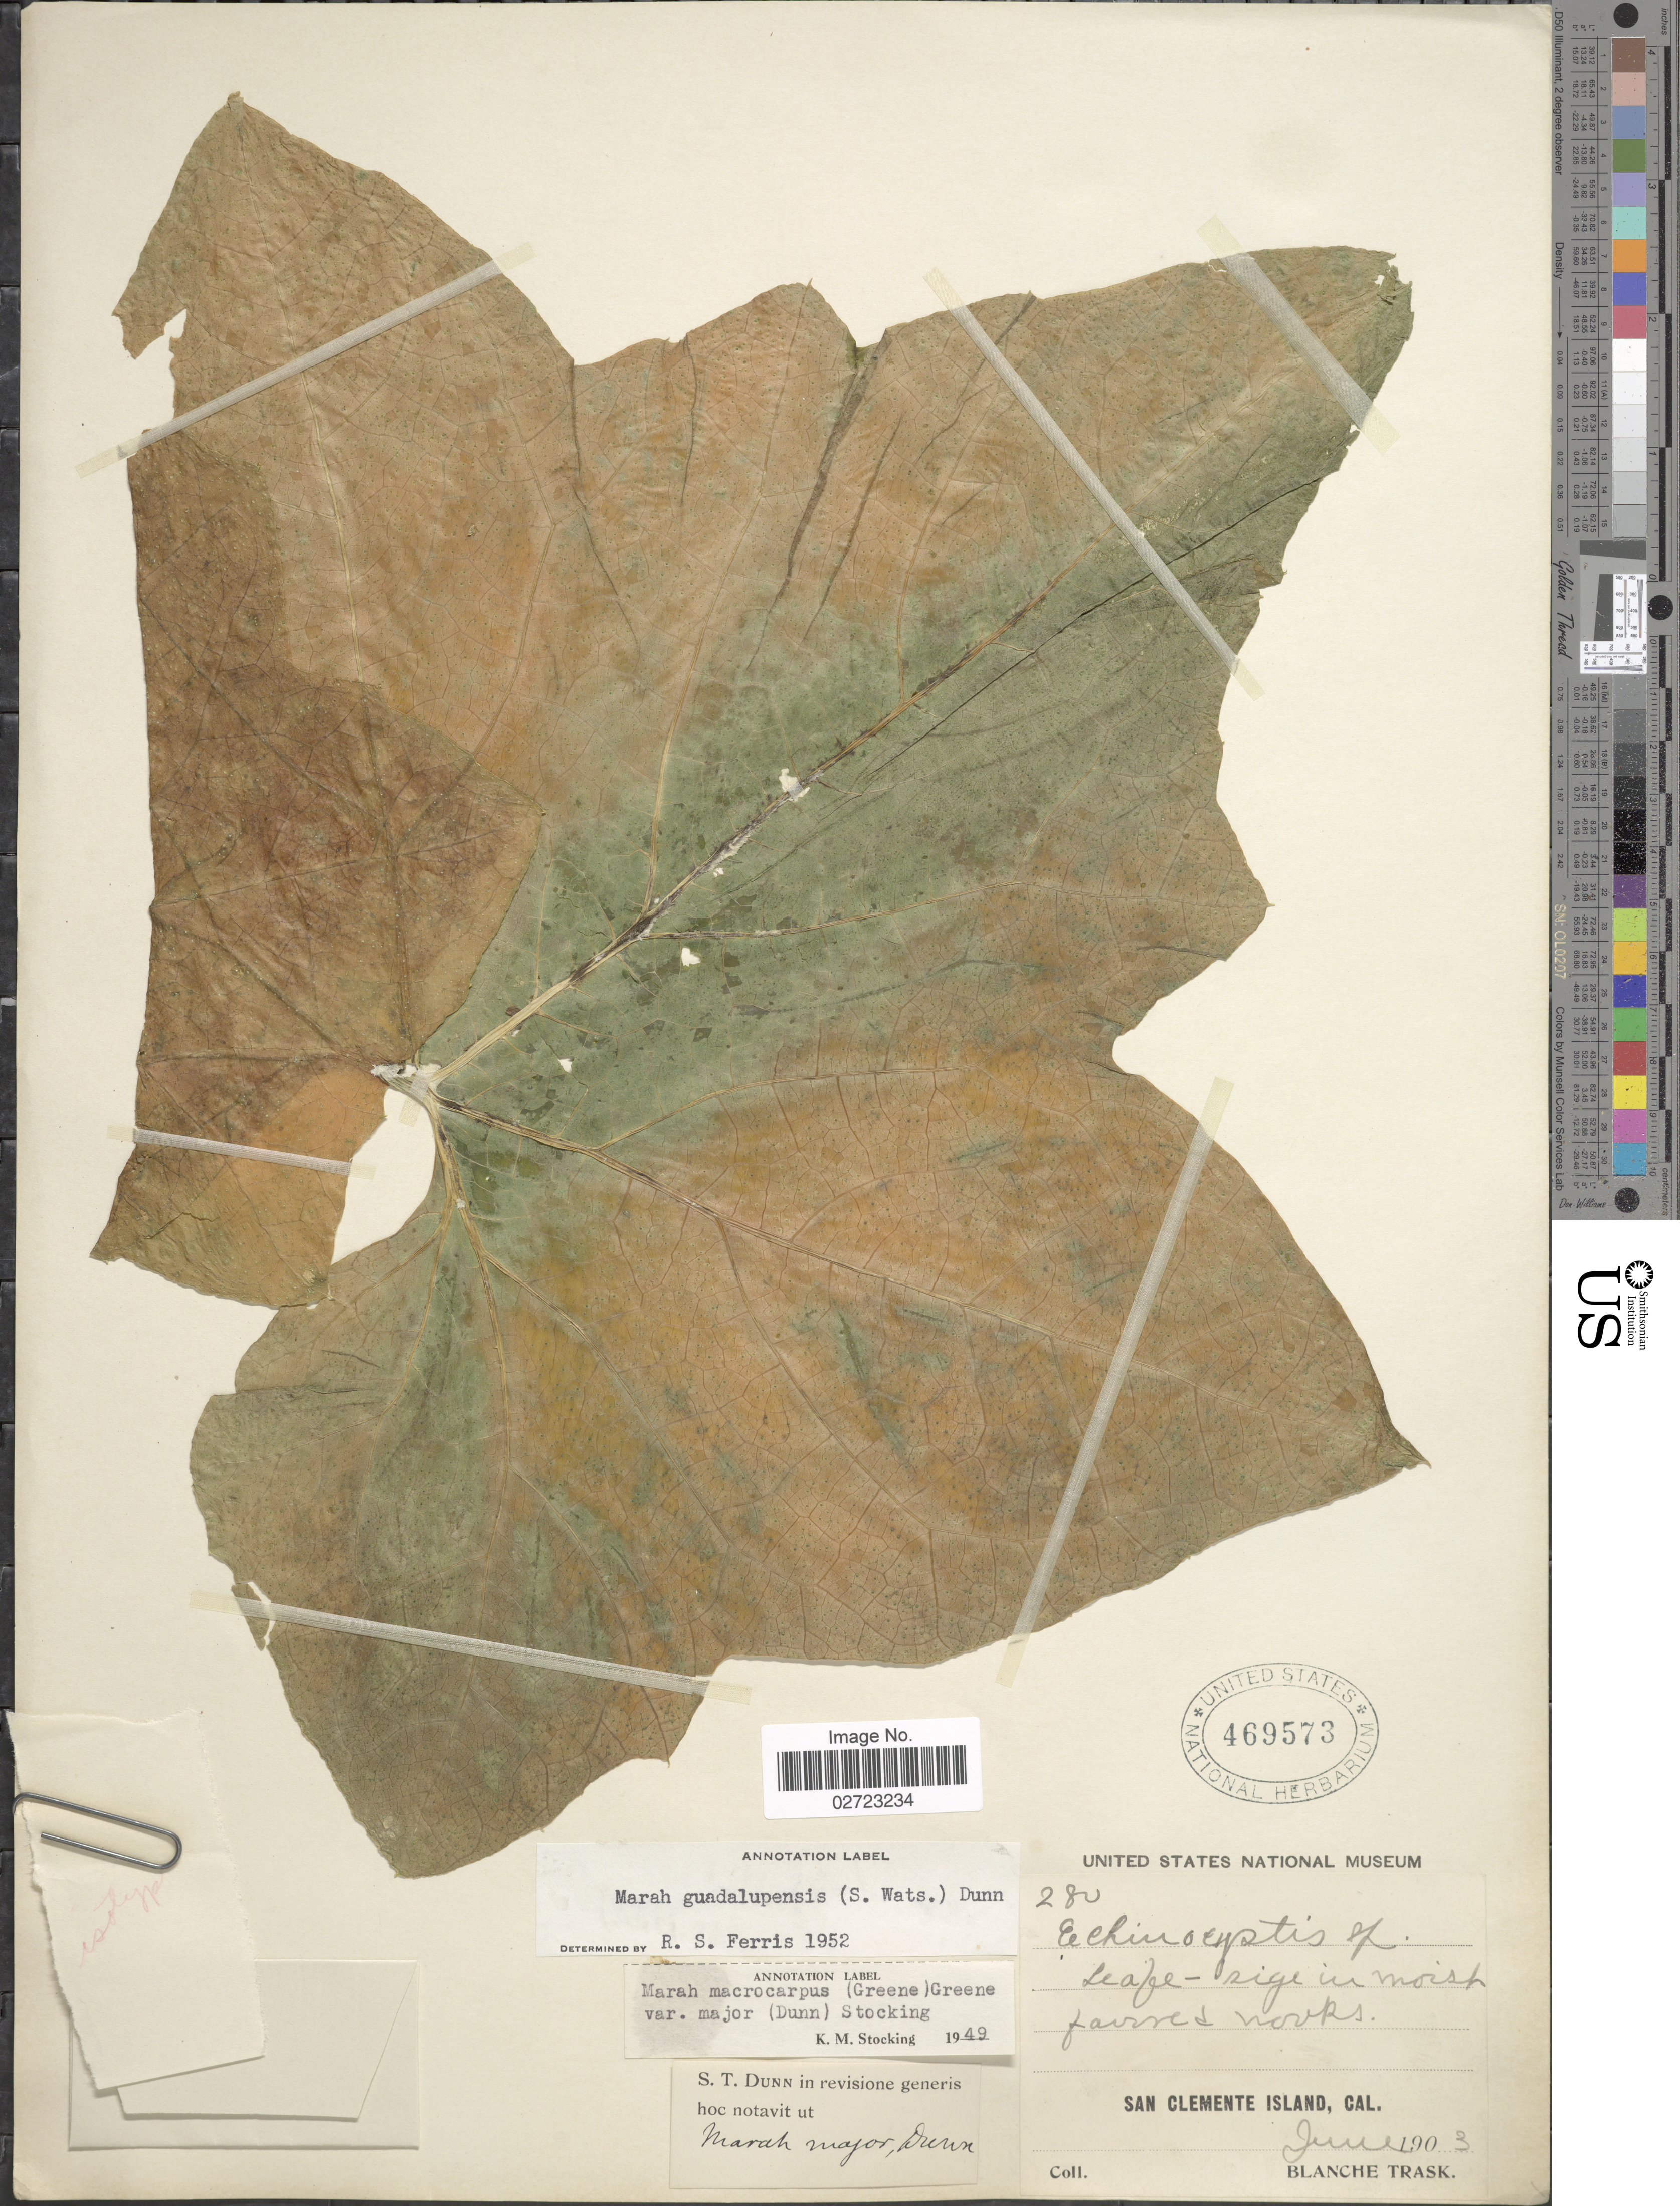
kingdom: Plantae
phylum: Tracheophyta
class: Magnoliopsida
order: Cucurbitales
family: Cucurbitaceae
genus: Marah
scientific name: Marah guadalupensis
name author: (S. Watson) Greene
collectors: B. Trask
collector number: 280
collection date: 1903-06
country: United States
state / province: California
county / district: Los Angeles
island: San Clemente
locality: San Clemente Island.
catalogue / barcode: US 469573